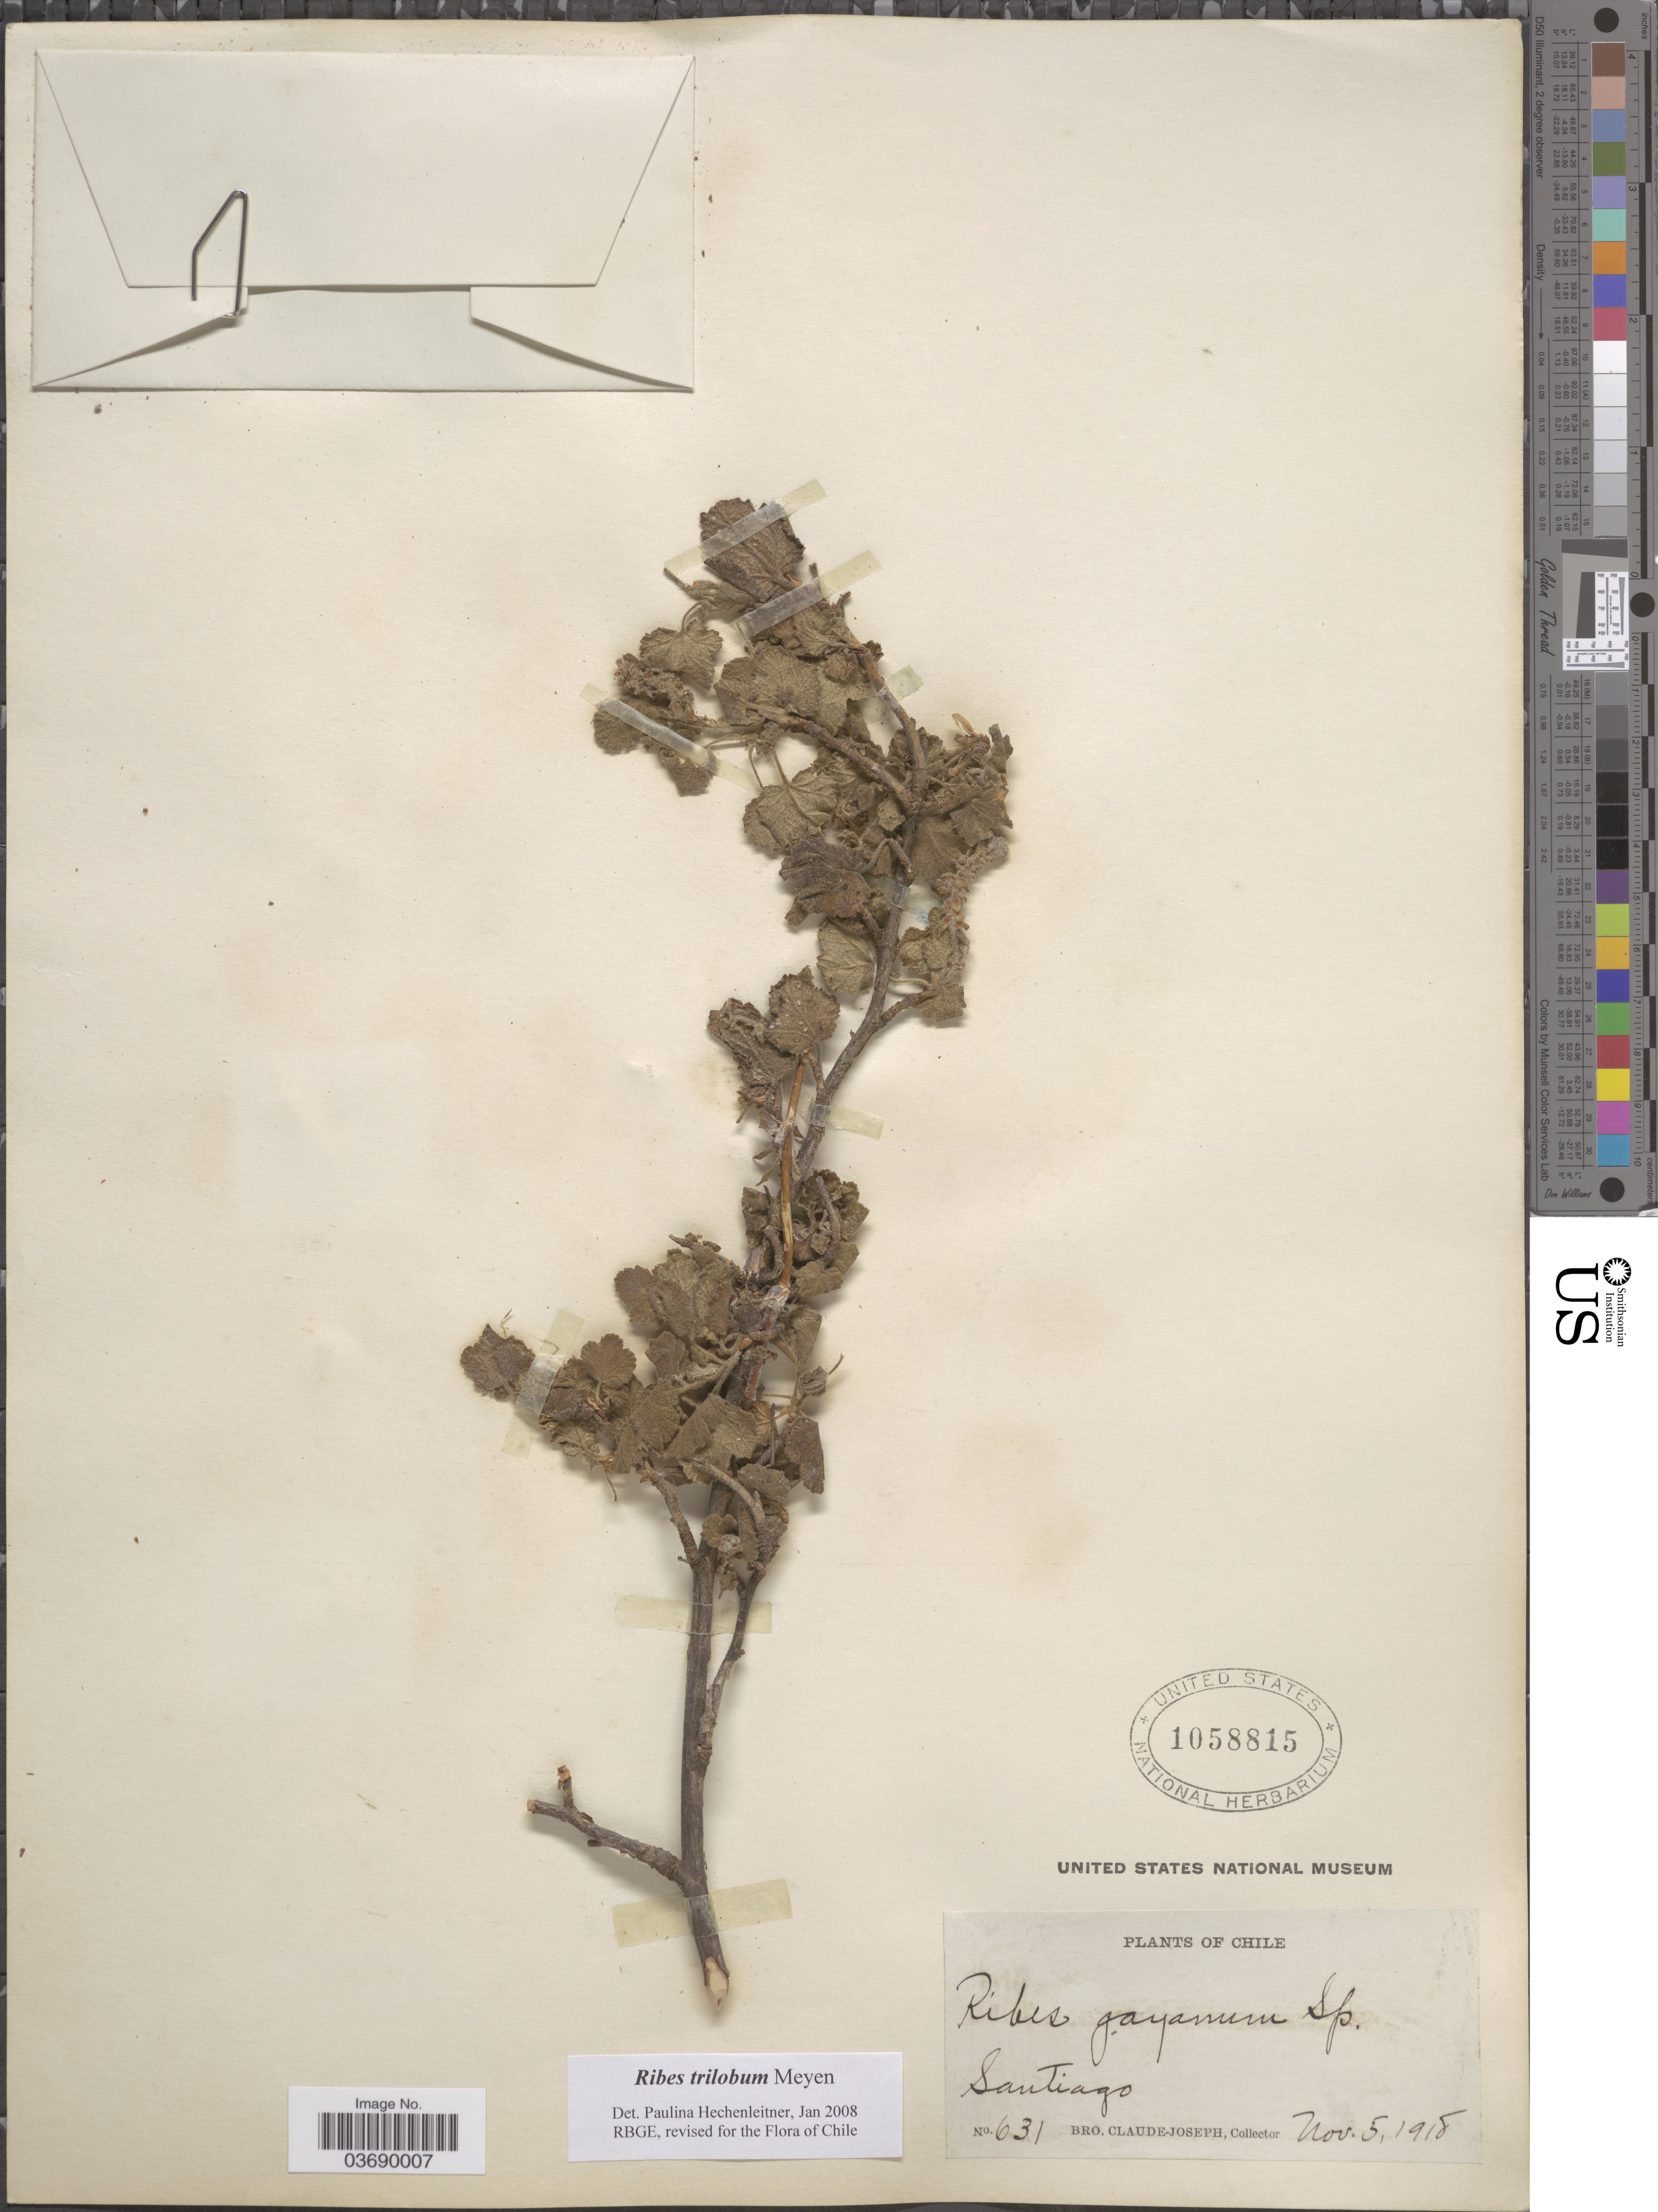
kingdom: Plantae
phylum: Tracheophyta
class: Magnoliopsida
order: Saxifragales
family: Grossulariaceae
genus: Ribes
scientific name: Ribes trilobum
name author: Meyen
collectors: Bro. Claude-Joseph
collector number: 631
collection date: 1918-11-05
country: Chile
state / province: Región Metropolitana (RM)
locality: Santiago.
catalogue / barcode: US 1058815